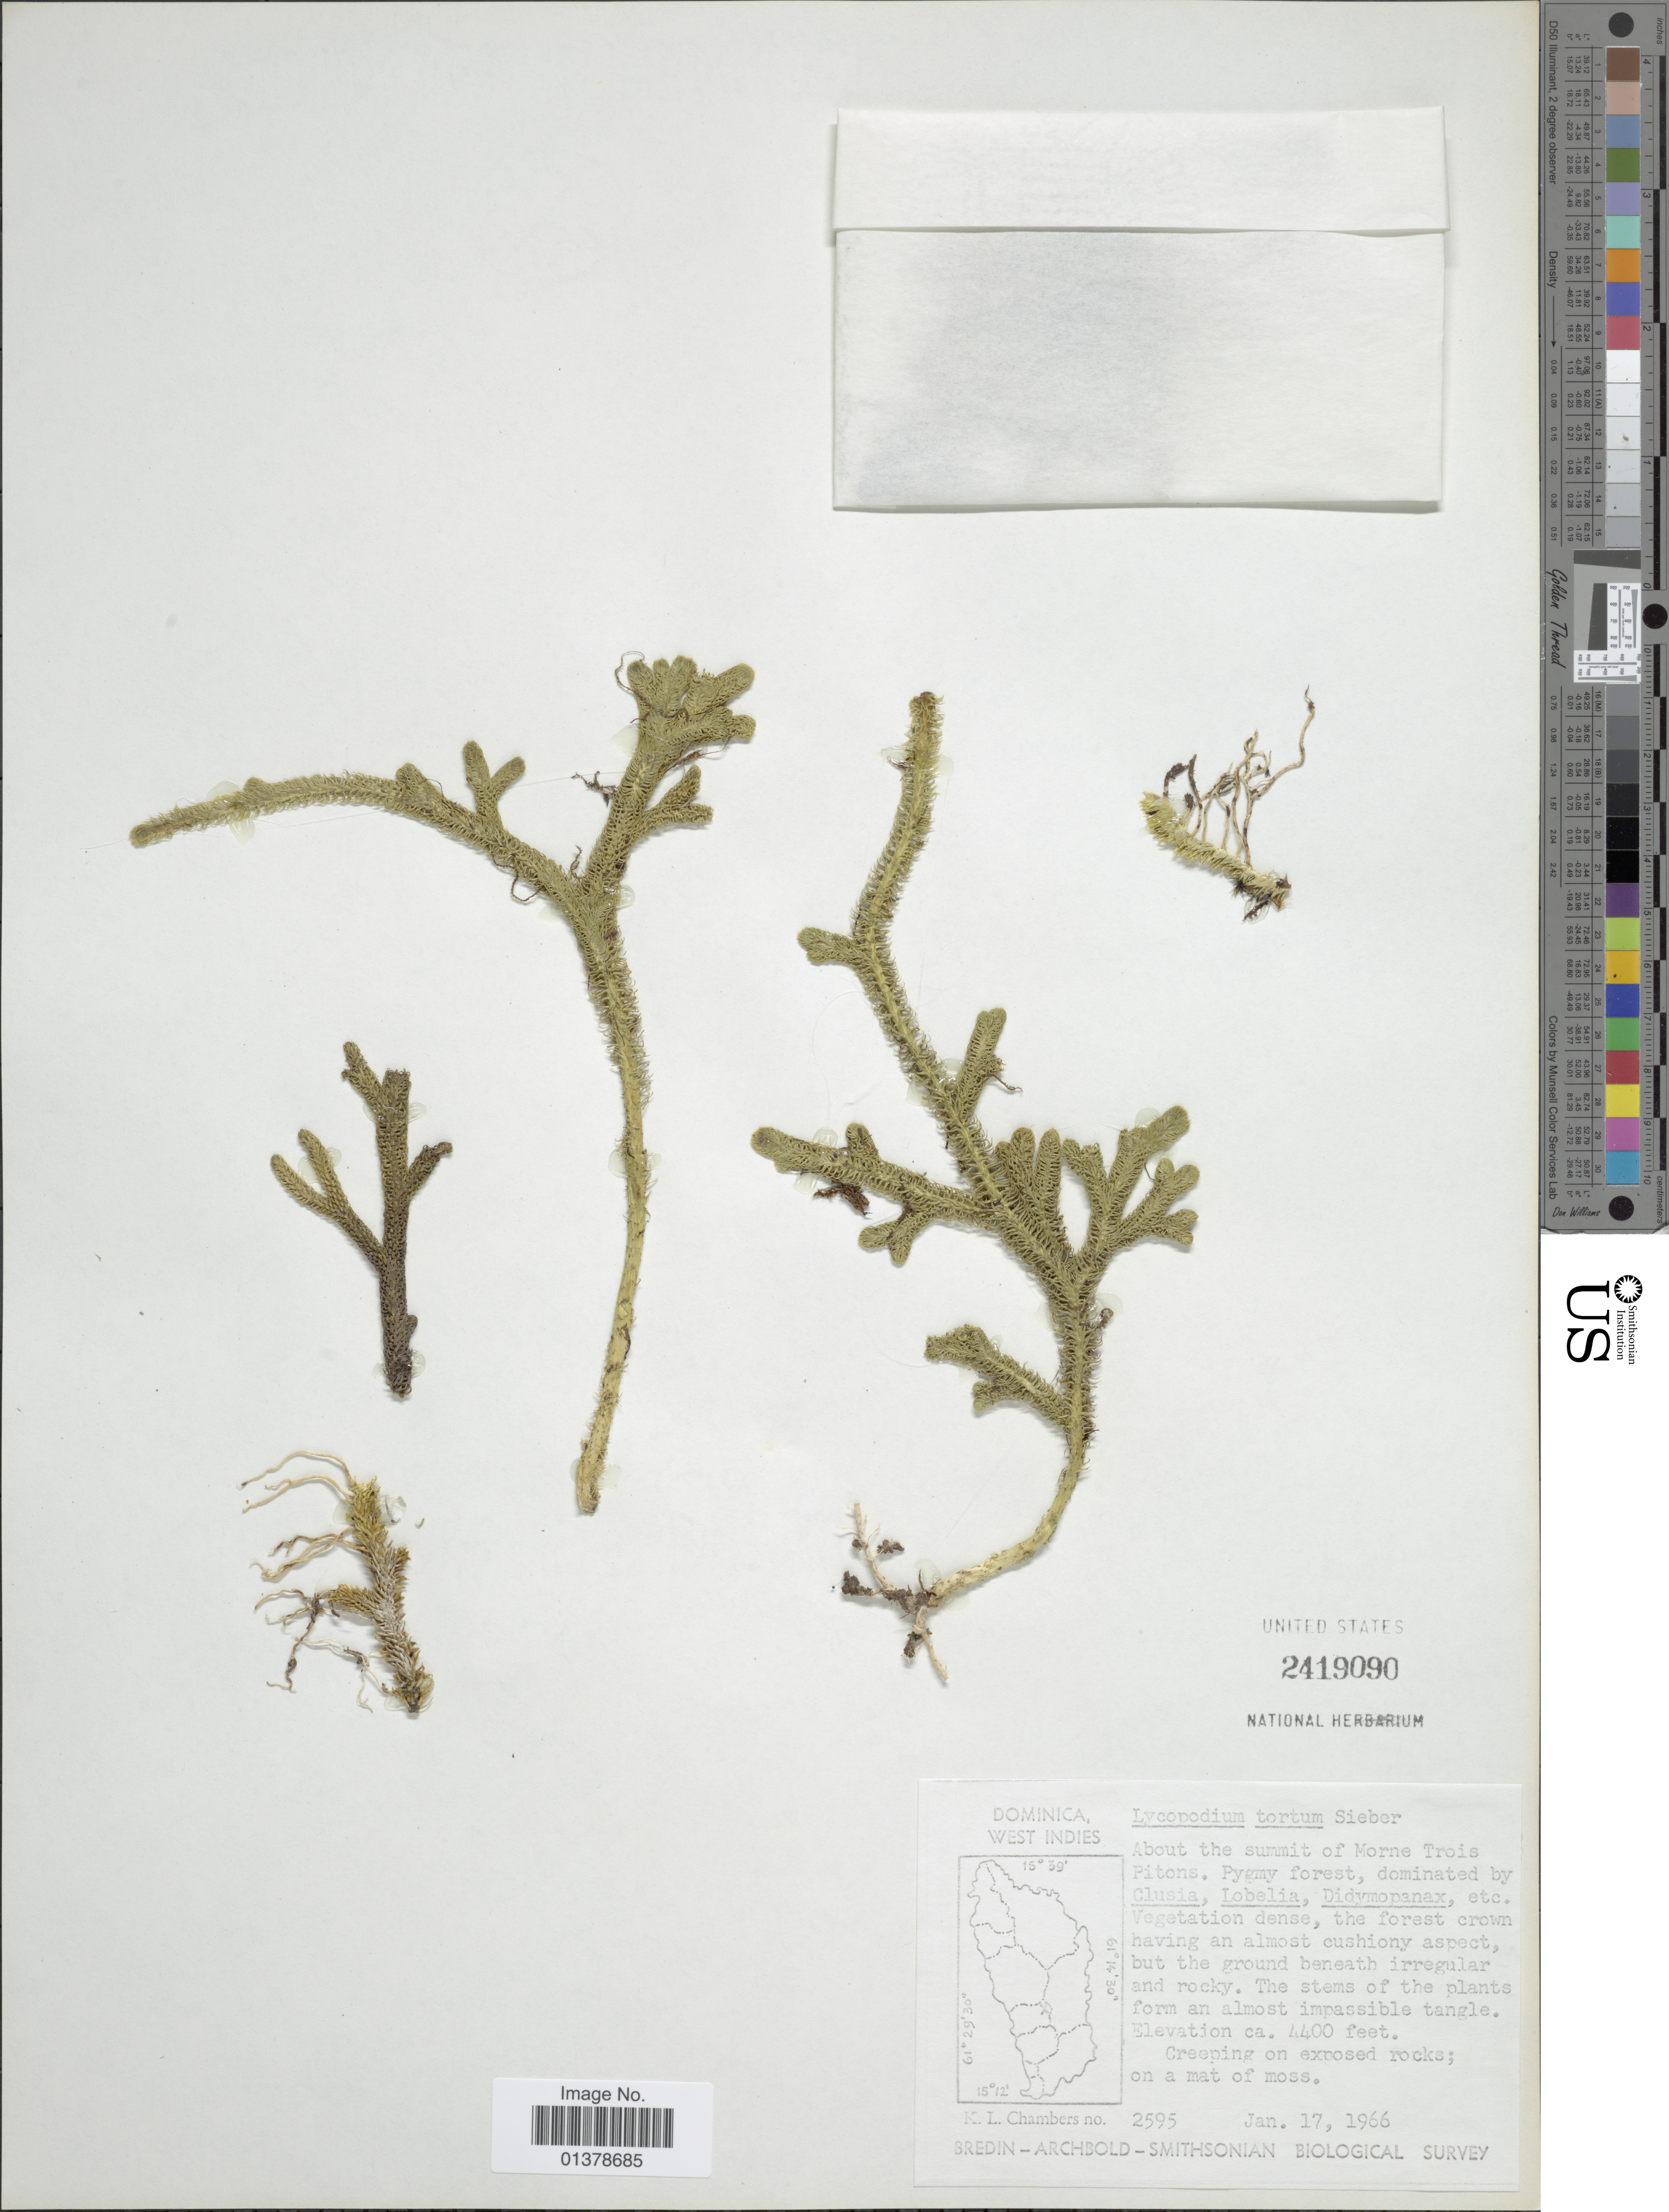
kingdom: Plantae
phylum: Tracheophyta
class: Lycopodiopsida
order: Lycopodiales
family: Lycopodiaceae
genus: Palhinhaea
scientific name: Palhinhaea torta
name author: (Sieber ex Underw. & F.E. Lloyd) Christenh.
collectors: K. Chambers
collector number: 2595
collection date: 1966-01-17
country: Dominica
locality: About the summit of the Morne Trois Pitons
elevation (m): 1341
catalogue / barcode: US 2419090